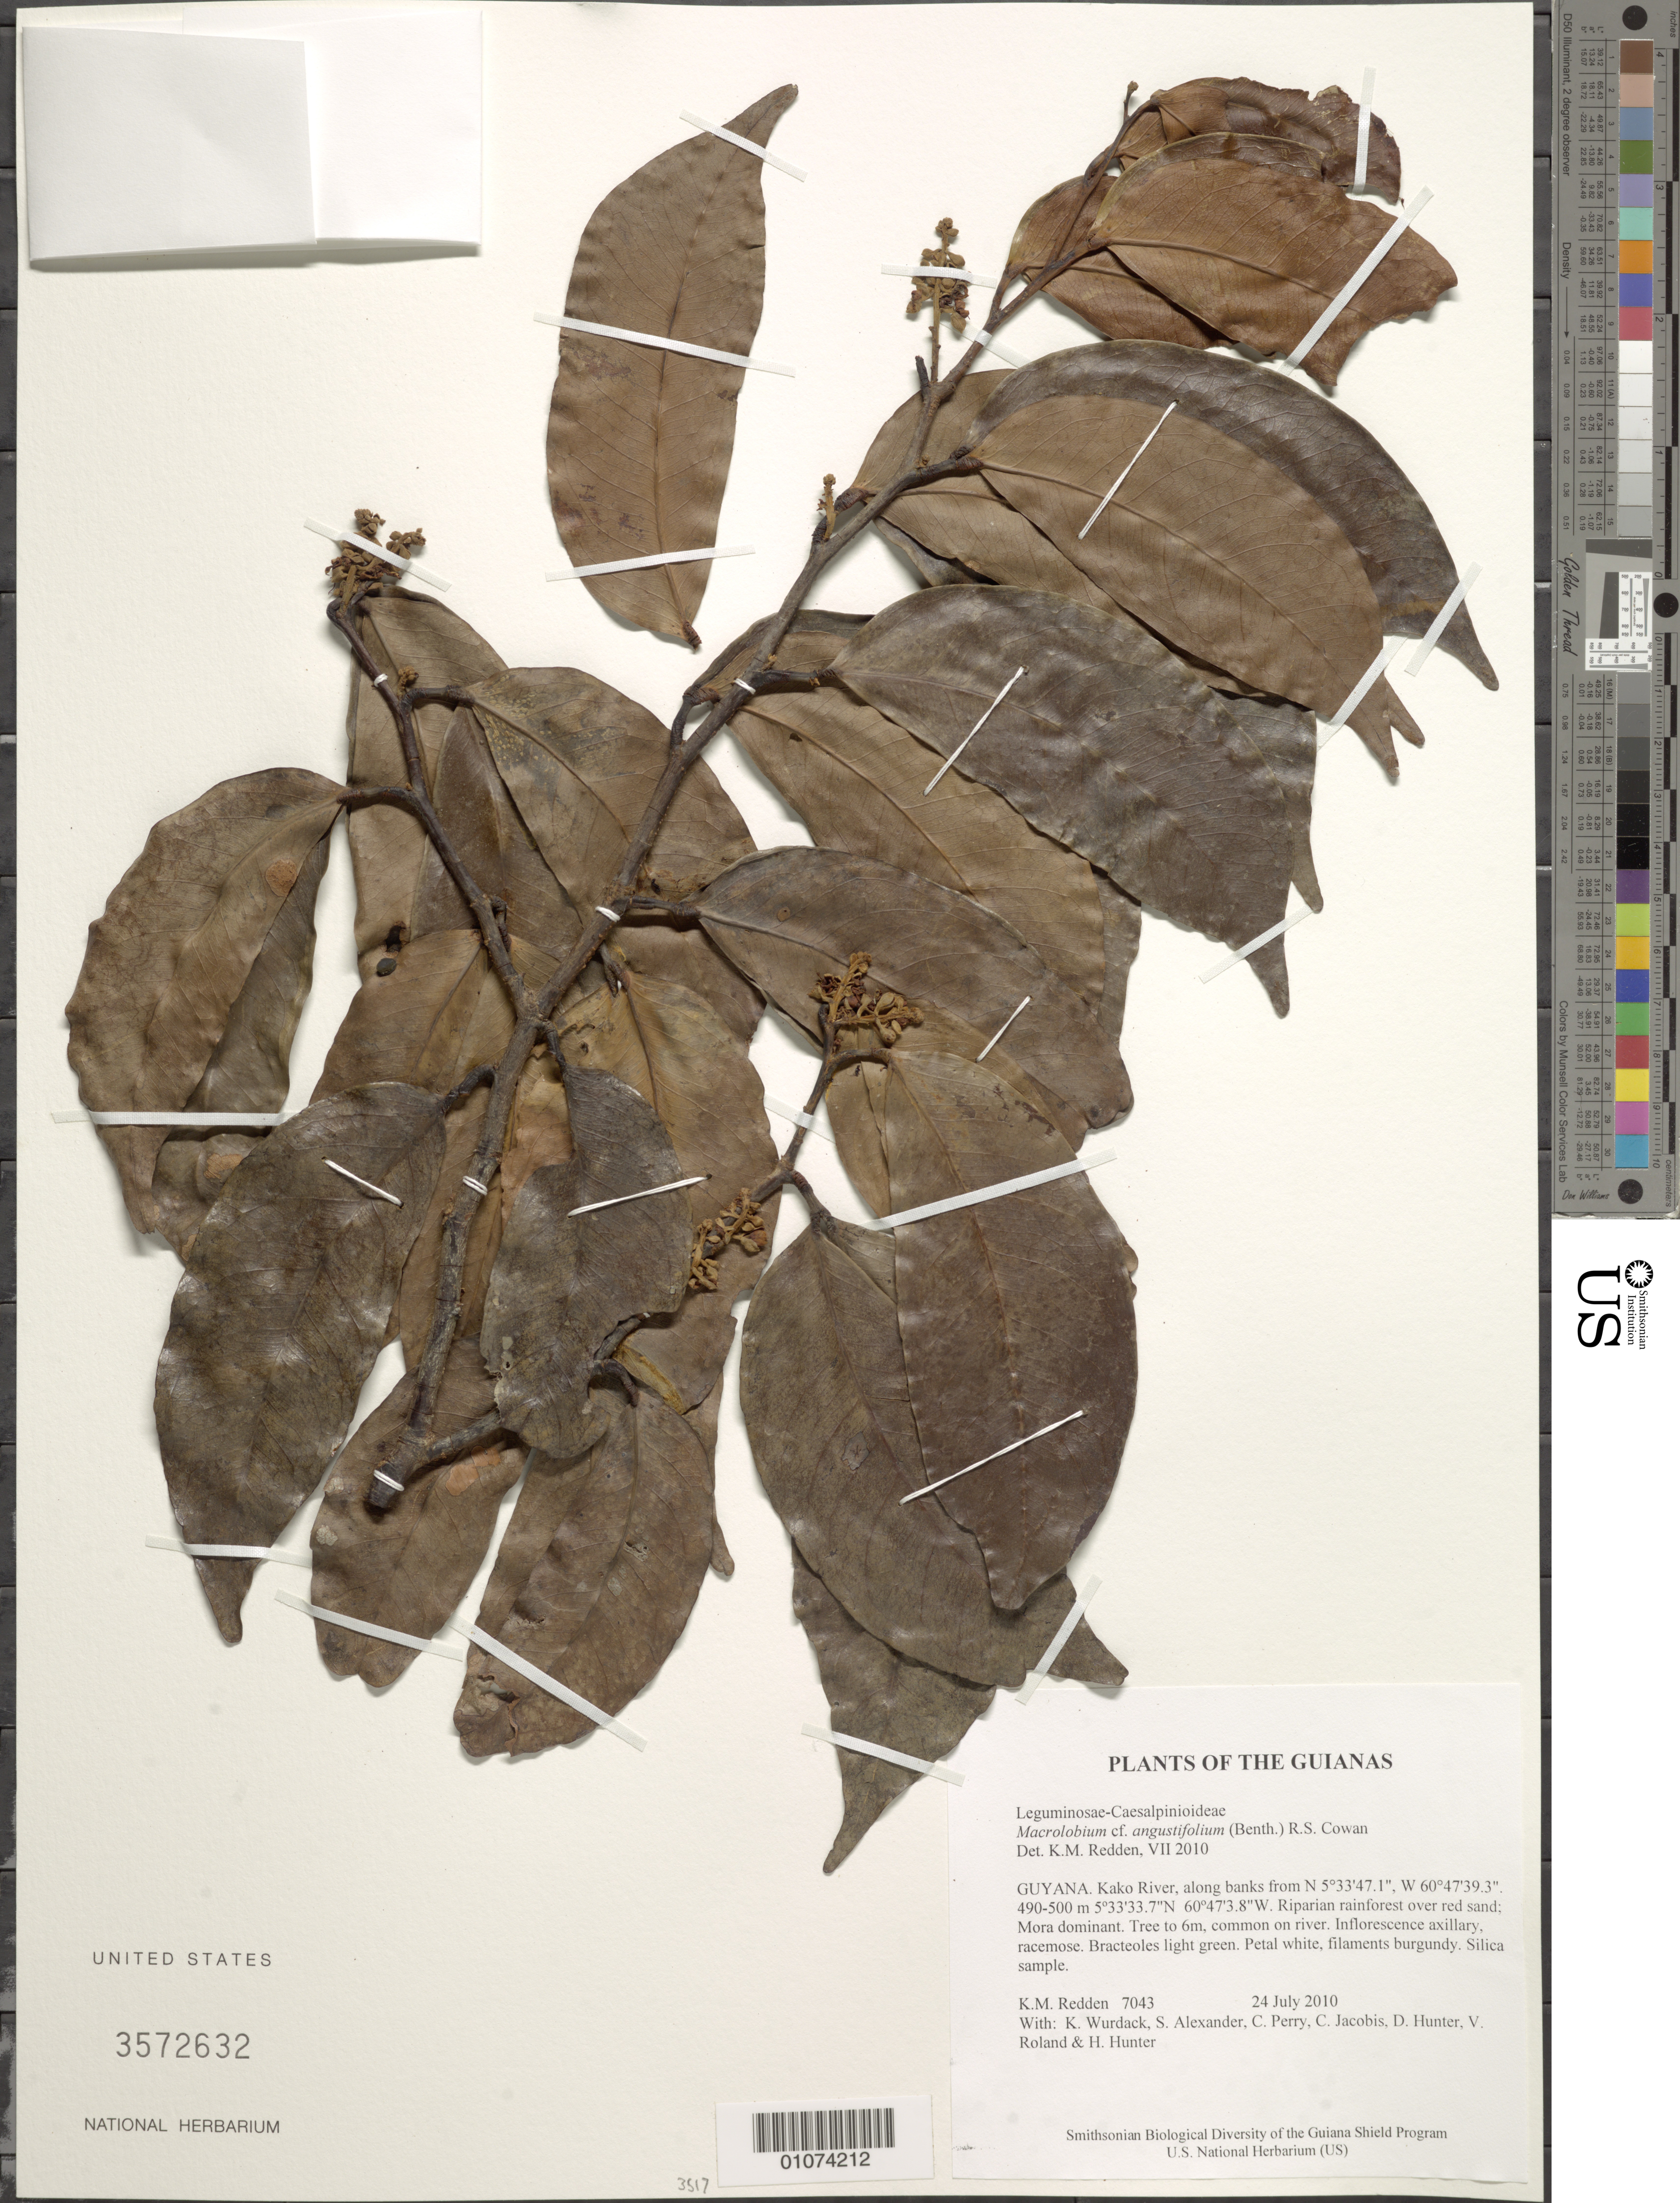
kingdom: Plantae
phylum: Tracheophyta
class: Magnoliopsida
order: Fabales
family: Fabaceae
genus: Macrolobium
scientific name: Macrolobium bifolium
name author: (Aubl.) Pers.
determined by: Trujillo, A. M.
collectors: K. M. Redden, K. Wurdack, S. N. Alexander, C. Perry, C. Jacobis, D. Hunter, V. Roland & H. Hunter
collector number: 7043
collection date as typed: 24 July 2010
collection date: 2010-07-24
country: Guyana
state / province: Cuyuni-Mazaruni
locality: Kako River, along banks from N 5°33'47.1", W 60°47'39.3"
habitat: Riparian rainforest over red sand; Mora dominant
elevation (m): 490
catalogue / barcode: US 3572632